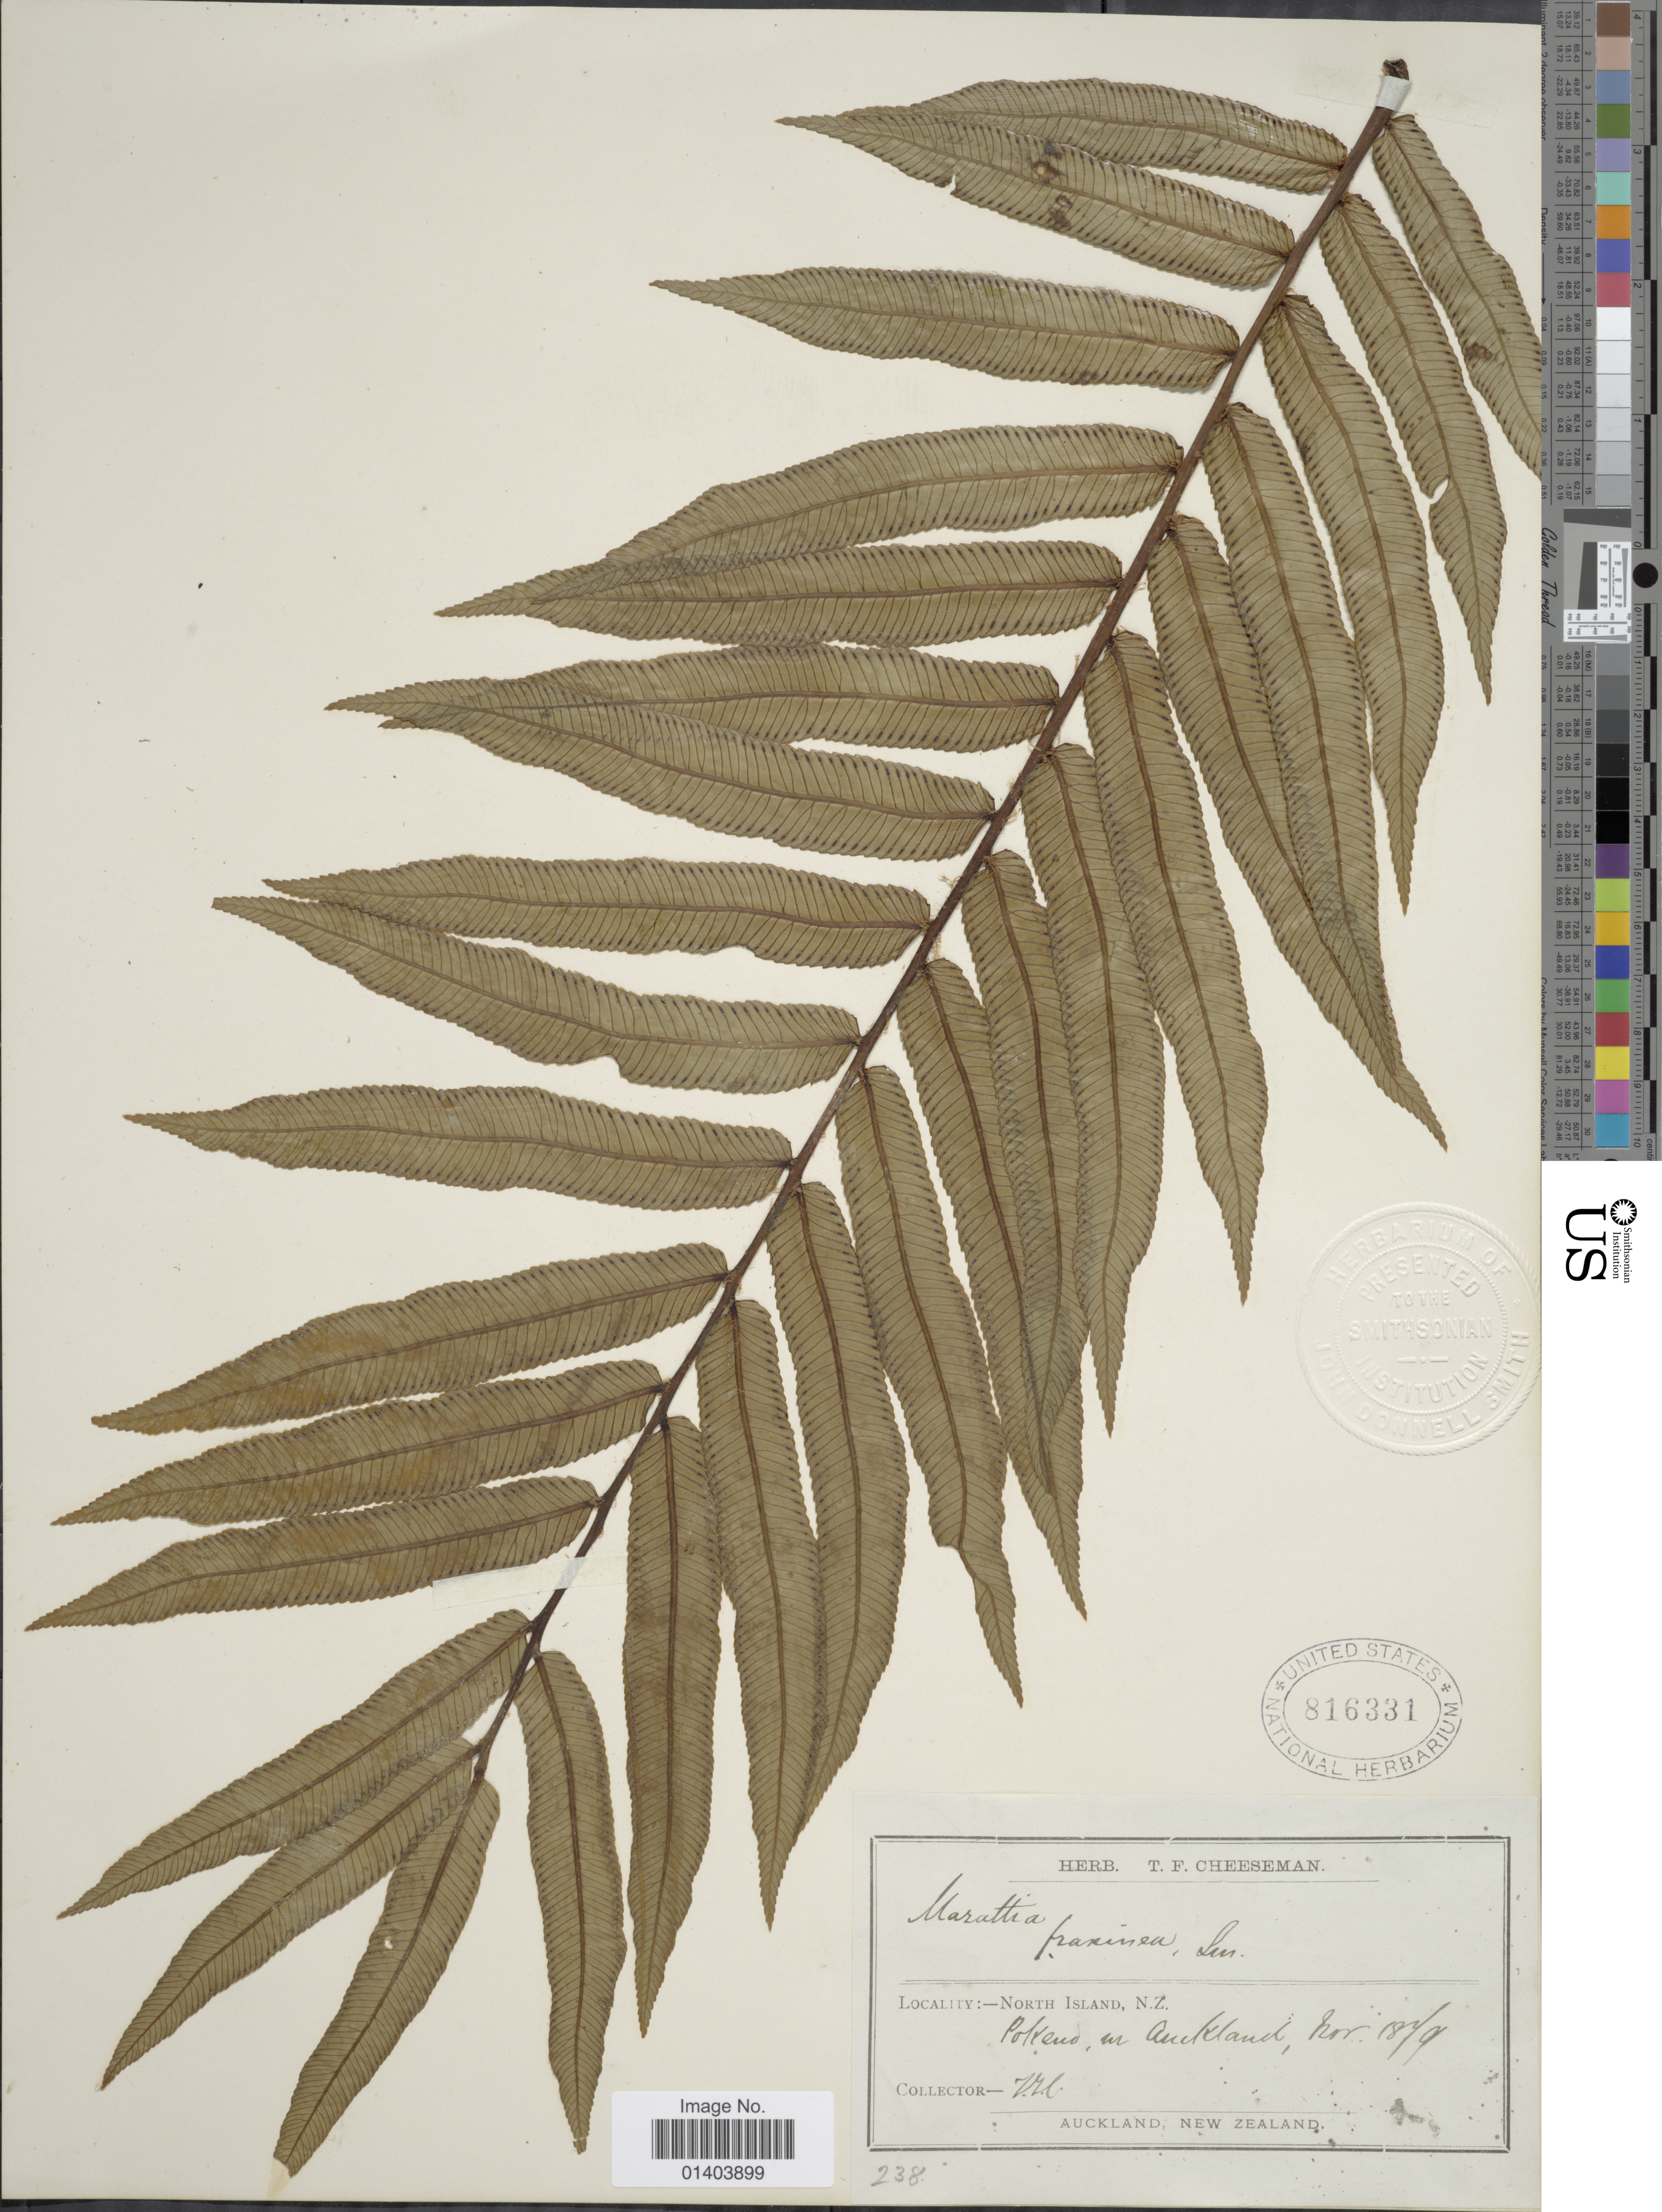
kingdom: Plantae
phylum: Tracheophyta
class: Polypodiopsida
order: Marattiales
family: Marattiaceae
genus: Ptisana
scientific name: Ptisana fraxinea var. fraxinea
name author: (Sm.) Murdock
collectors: T. F. Cheeseman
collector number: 238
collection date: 1879-11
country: New Zealand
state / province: Auckland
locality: North Island, Portens, nr. Auckland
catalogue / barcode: US 816331